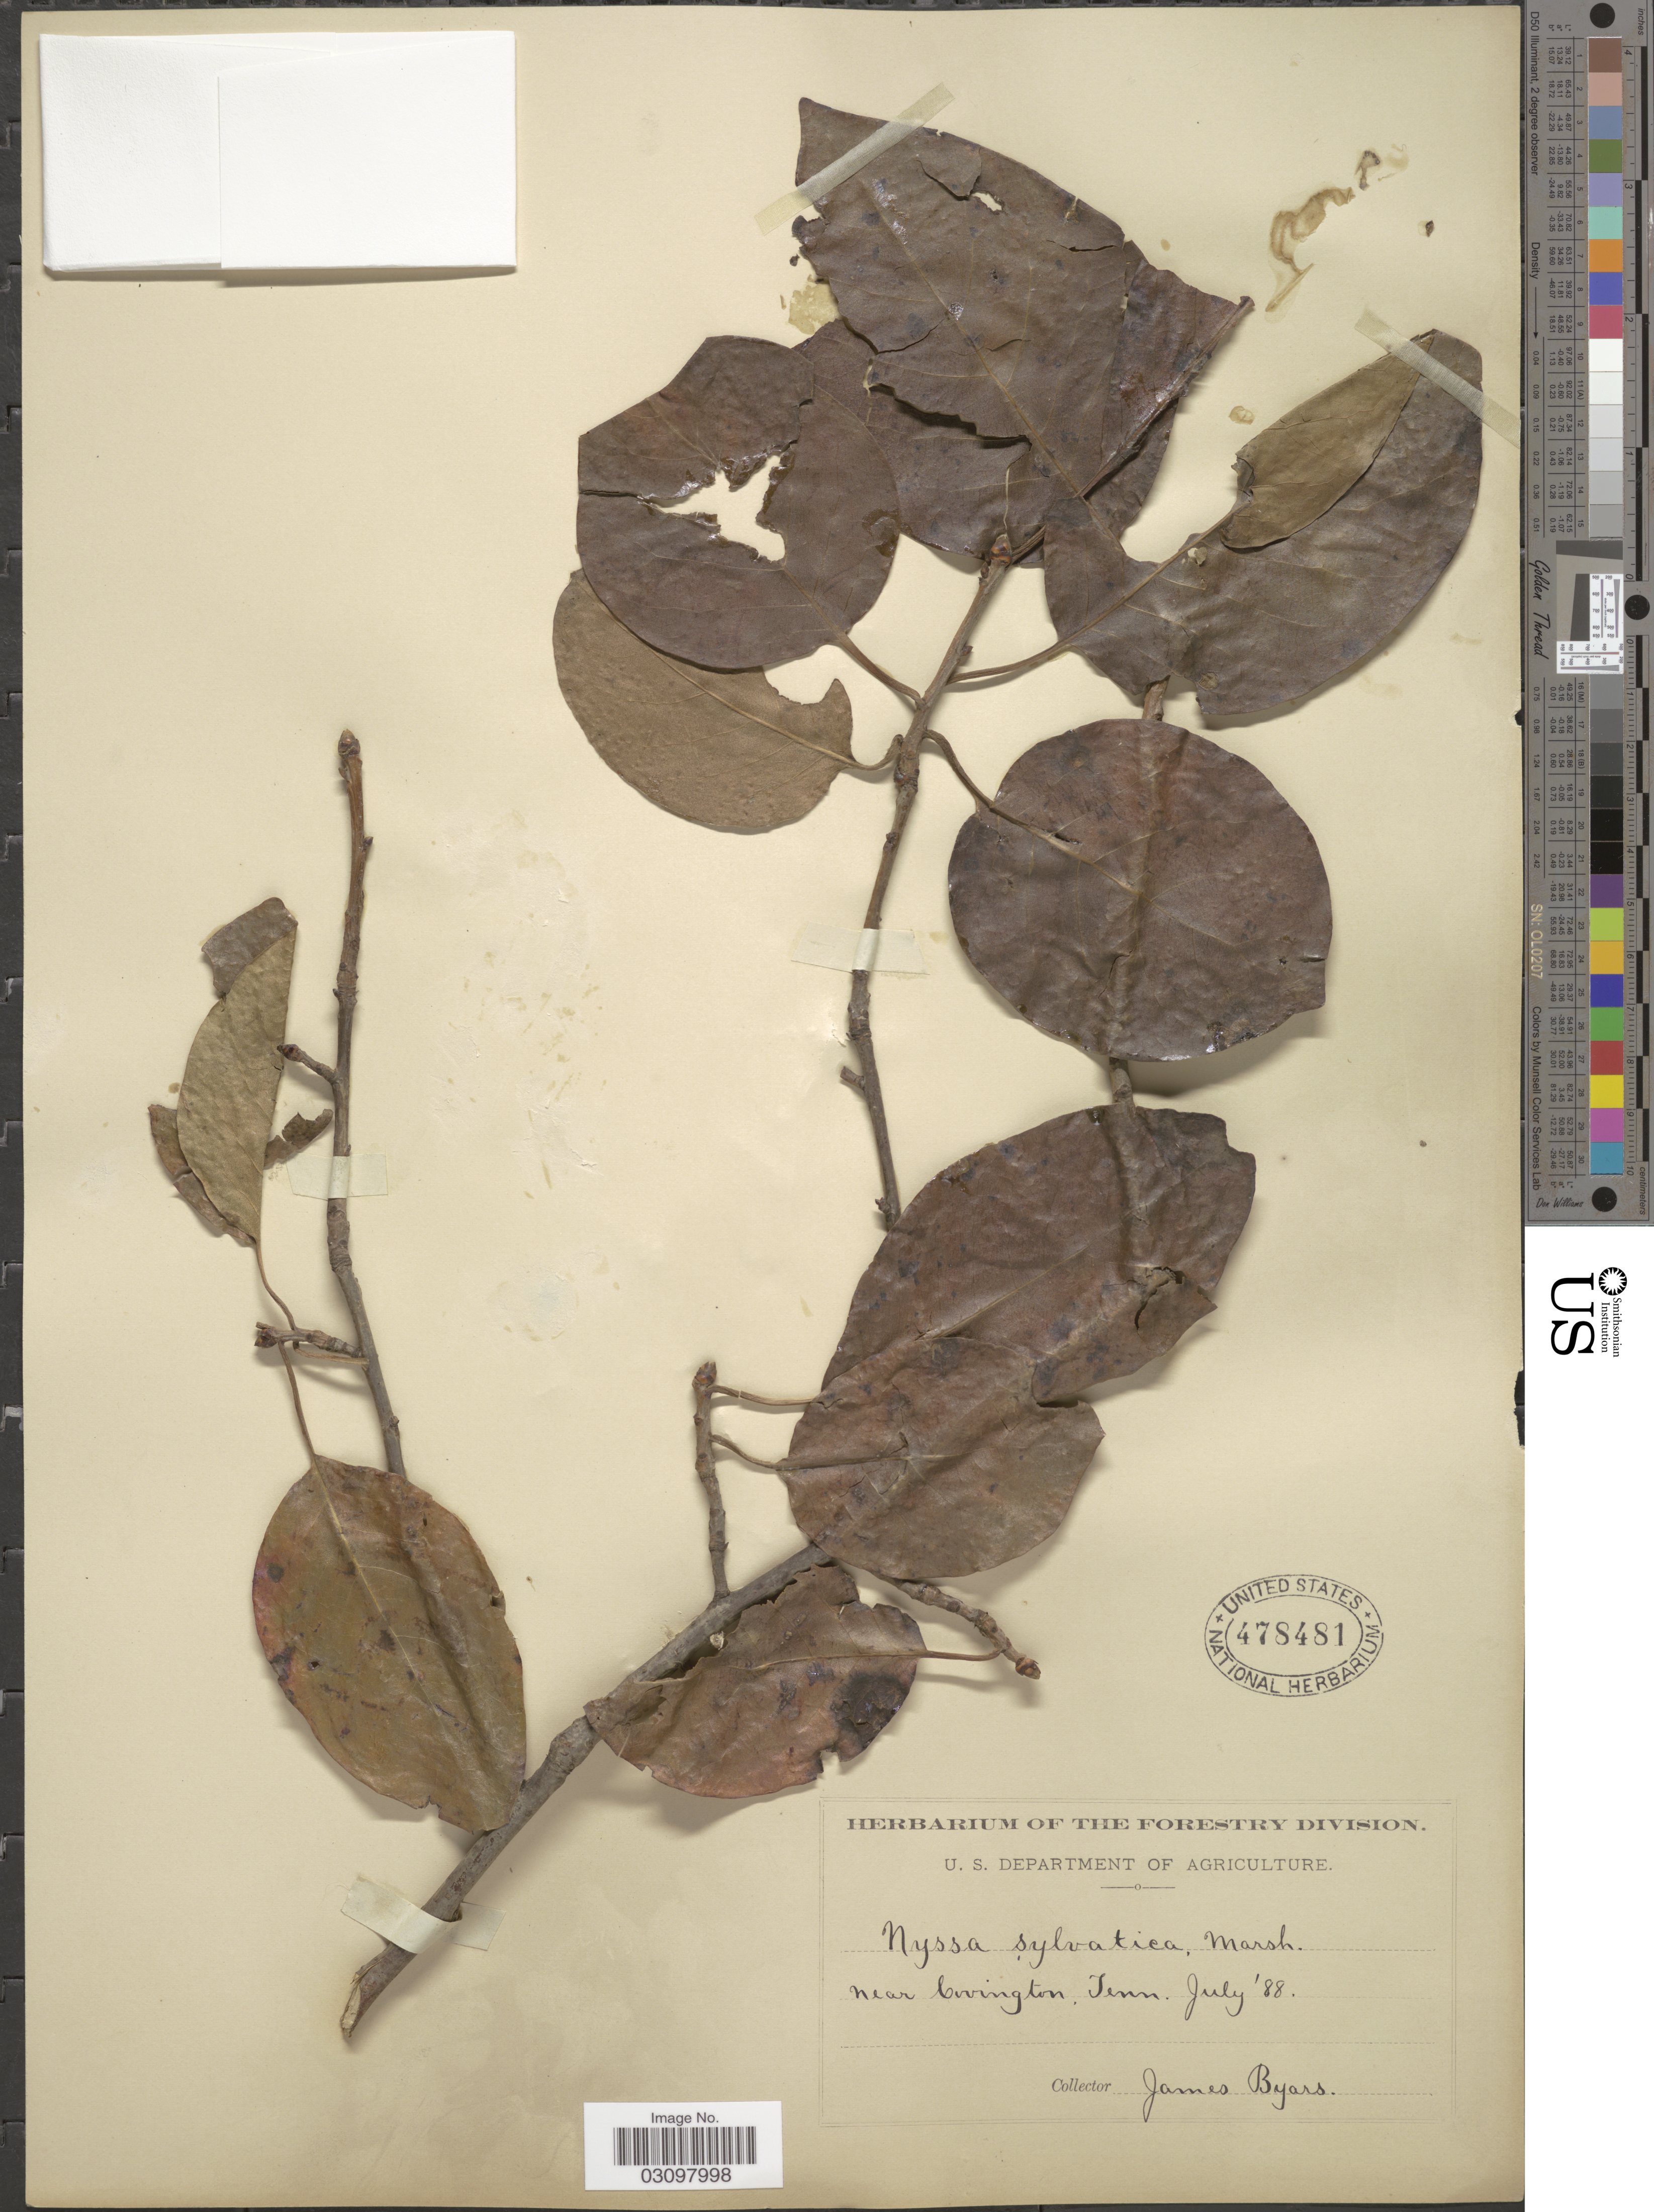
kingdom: Plantae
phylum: Tracheophyta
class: Magnoliopsida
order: Cornales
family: Nyssaceae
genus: Nyssa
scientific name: Nyssa sylvatica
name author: Marshall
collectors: J. Byars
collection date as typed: Transcribed d/m/y: /7/88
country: United States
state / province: Tennessee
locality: Near Covington.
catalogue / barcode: US 478481